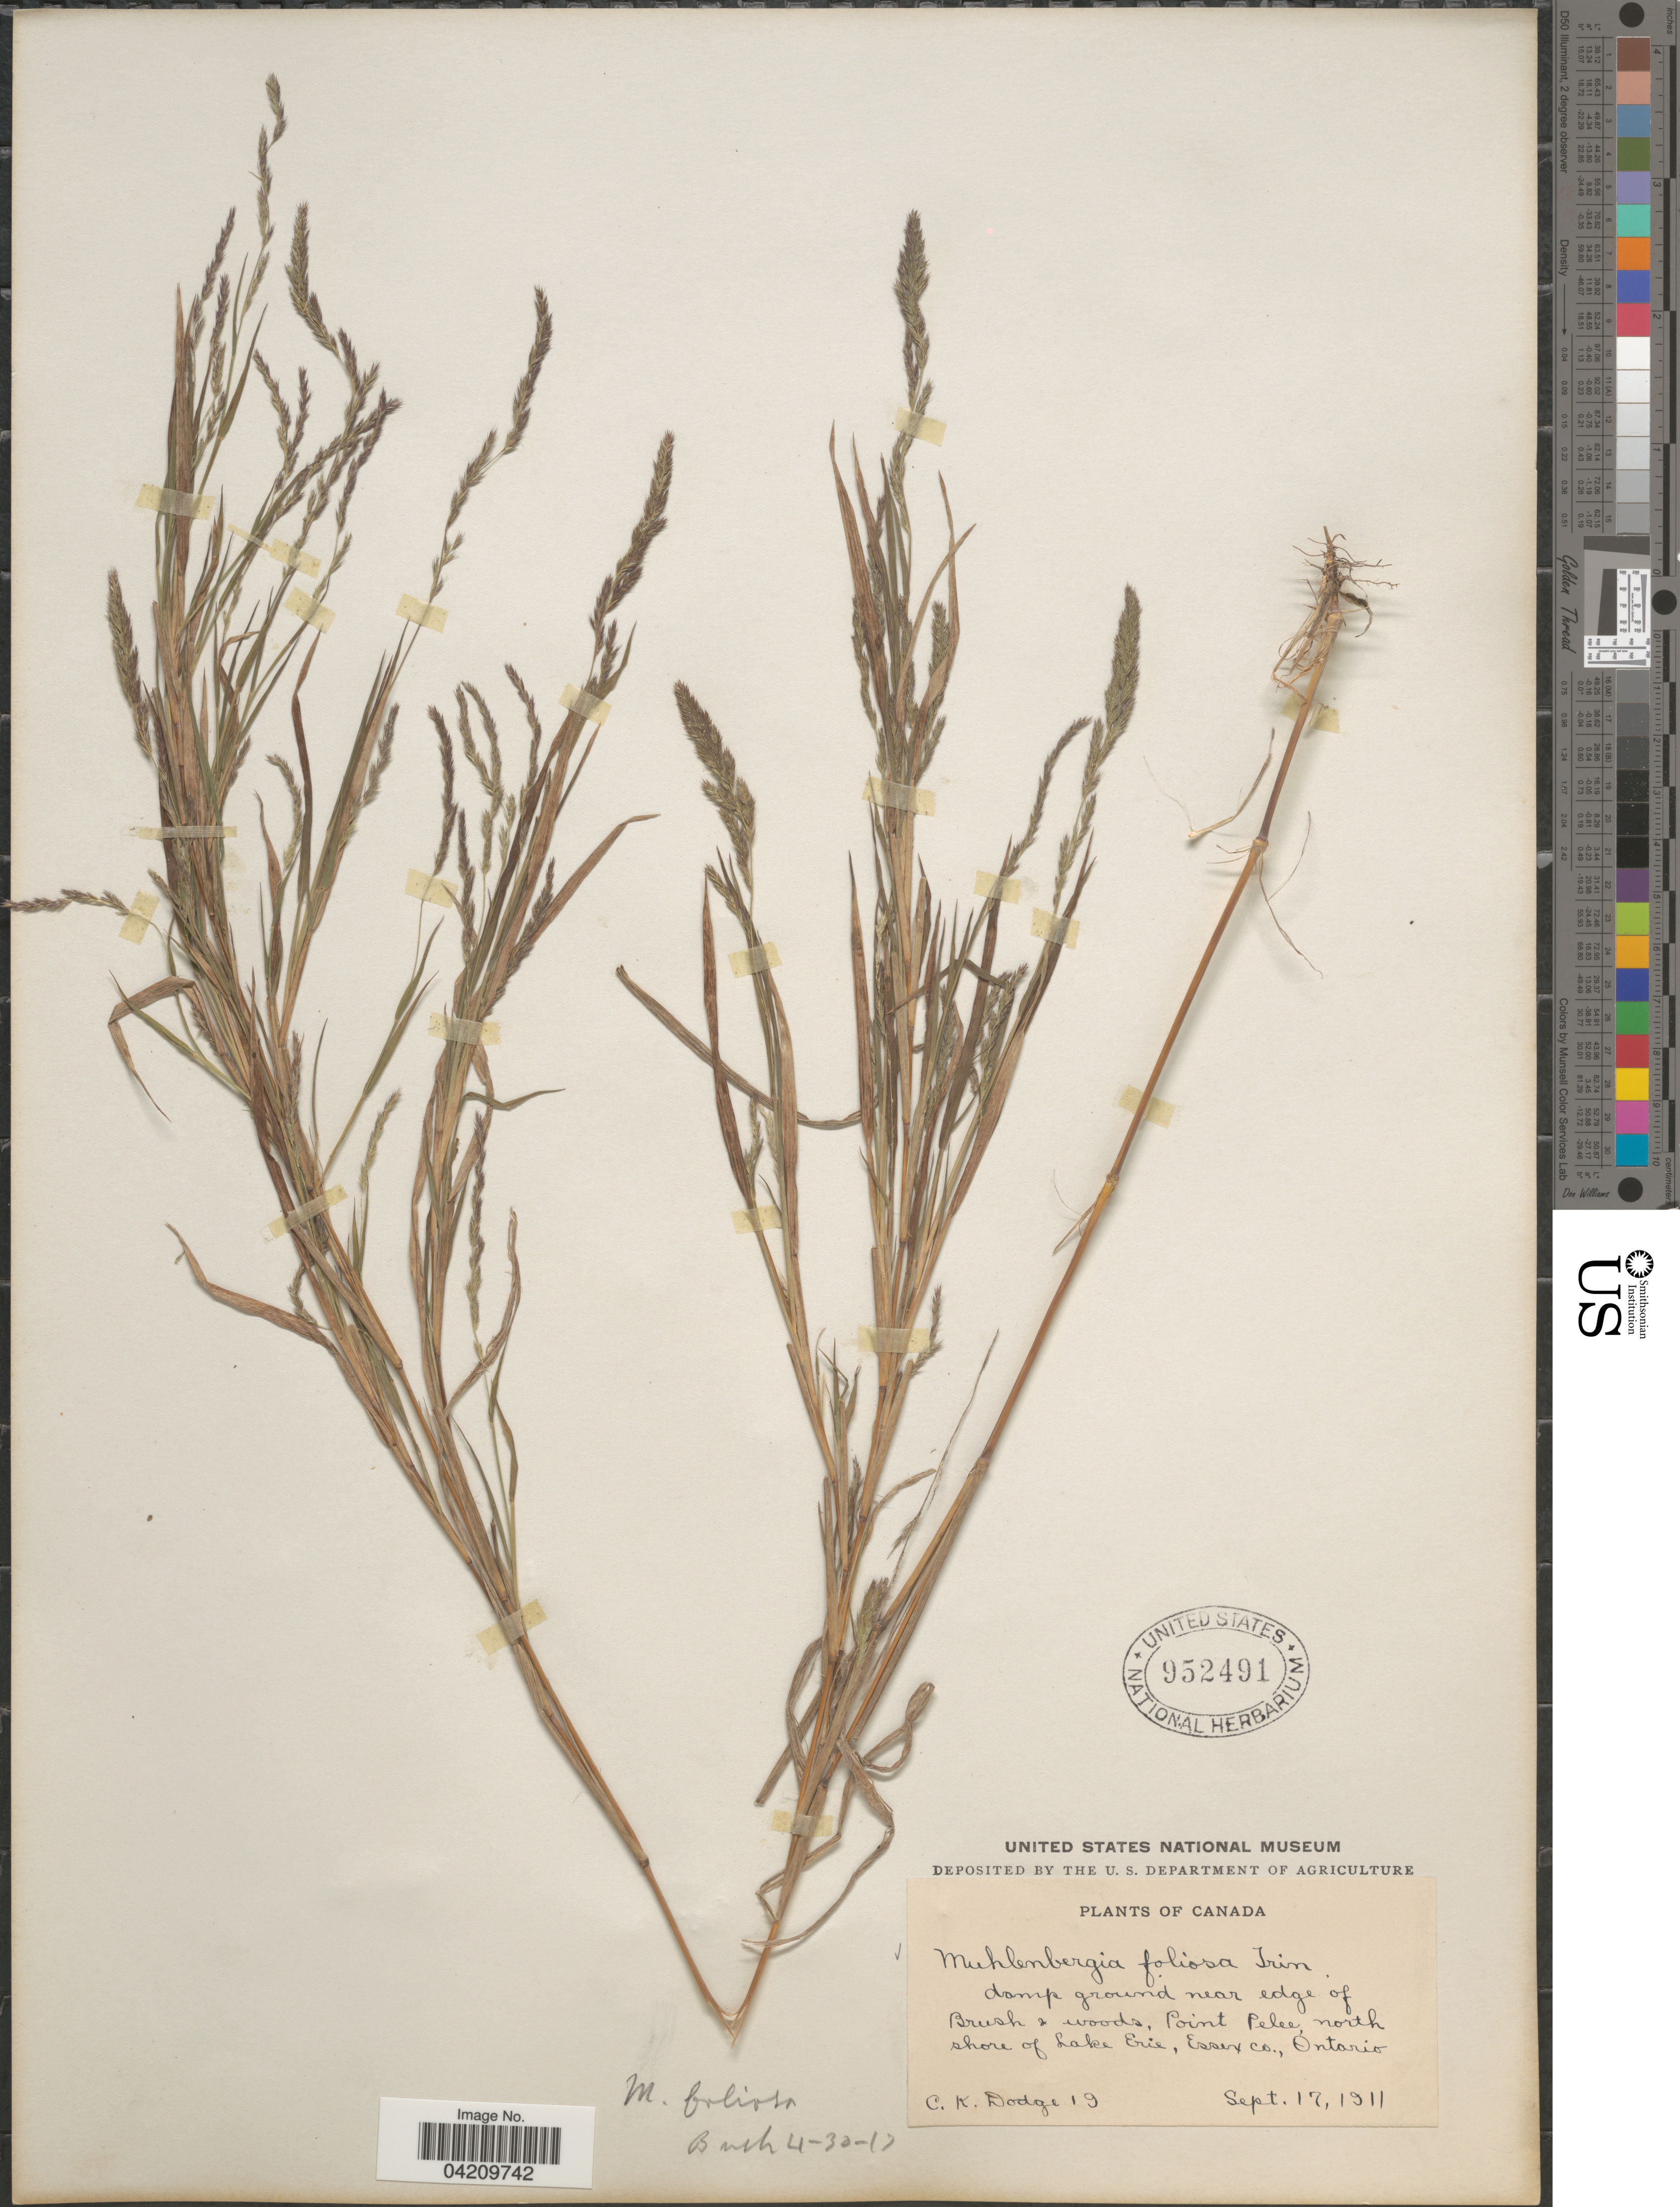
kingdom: Plantae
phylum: Tracheophyta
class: Liliopsida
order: Poales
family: Poaceae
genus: Muhlenbergia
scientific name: Muhlenbergia mexicana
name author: (L.) Trin.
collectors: C. Dodge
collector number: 19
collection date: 1911-09-17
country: Canada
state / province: Ontario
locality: Point Pelee, north shore of Lake Erie, Essex co.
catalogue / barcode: US 952491